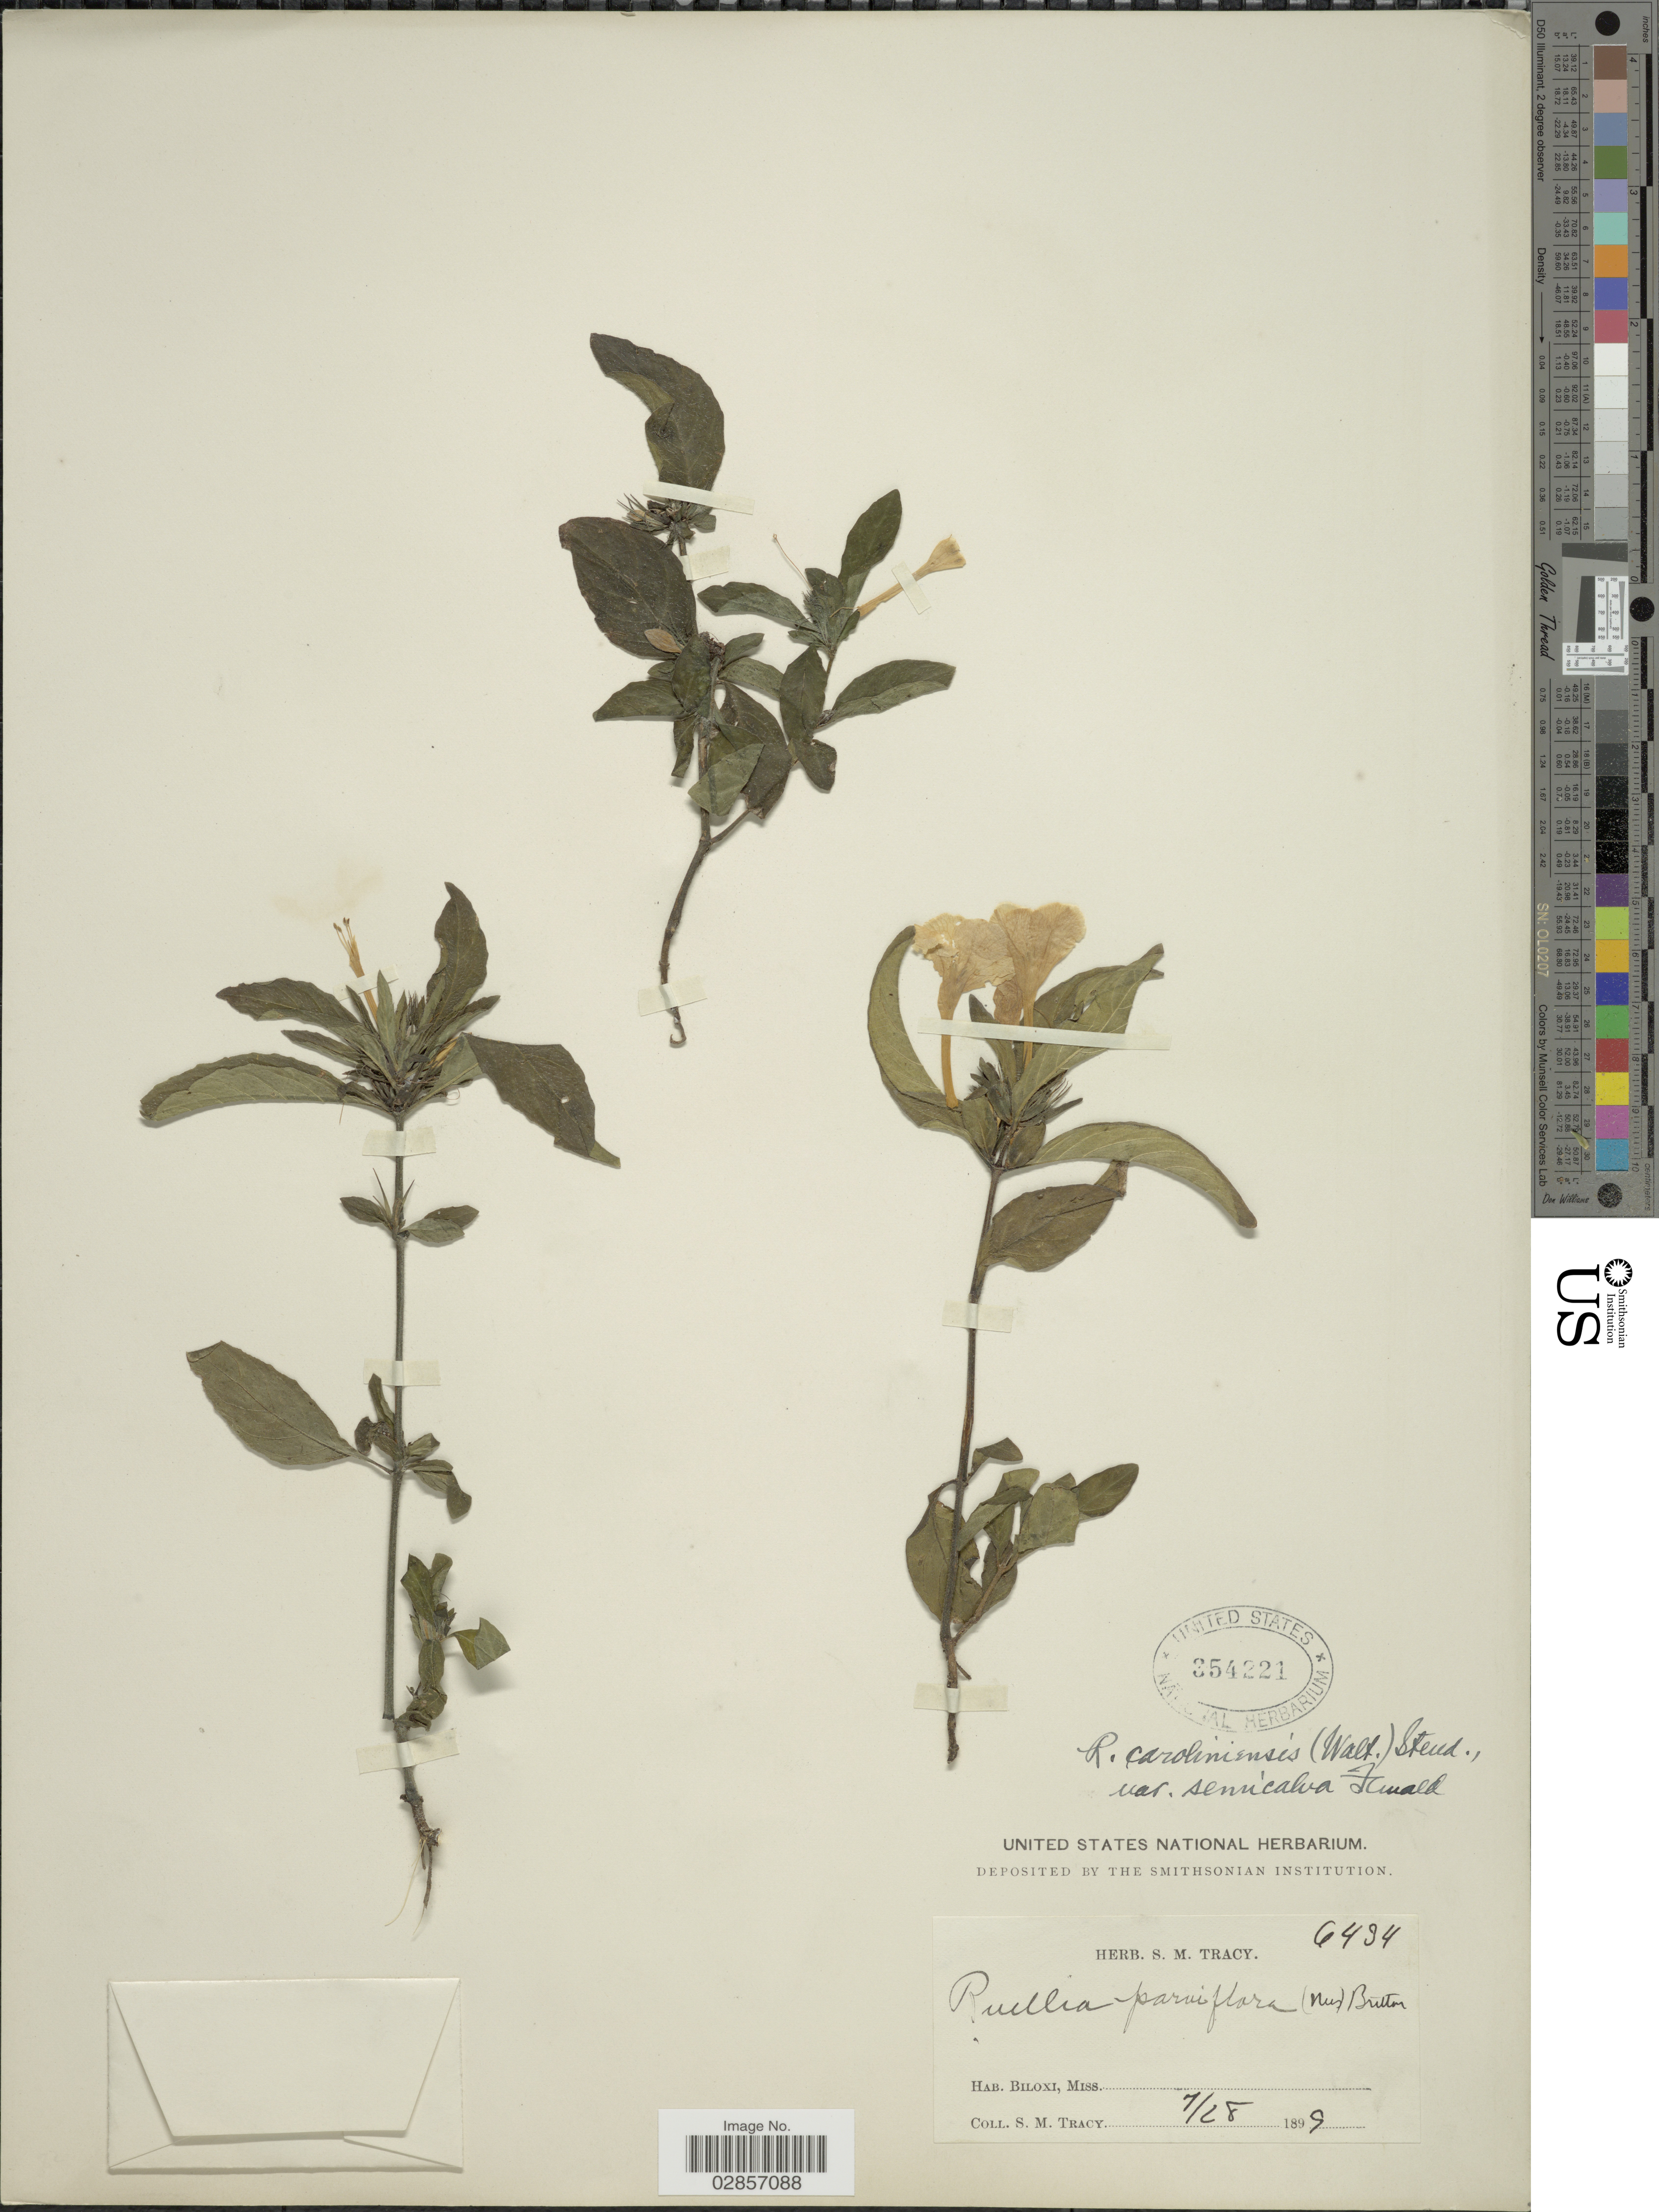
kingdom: Plantae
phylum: Tracheophyta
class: Magnoliopsida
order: Lamiales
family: Acanthaceae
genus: Ruellia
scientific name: Ruellia caroliniensis var. semicalva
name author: Fernald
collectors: S. M. Tracy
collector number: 6434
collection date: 1899-07-28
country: United States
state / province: Mississippi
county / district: Harrison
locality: Biloxi, Miss.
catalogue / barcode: US 354221